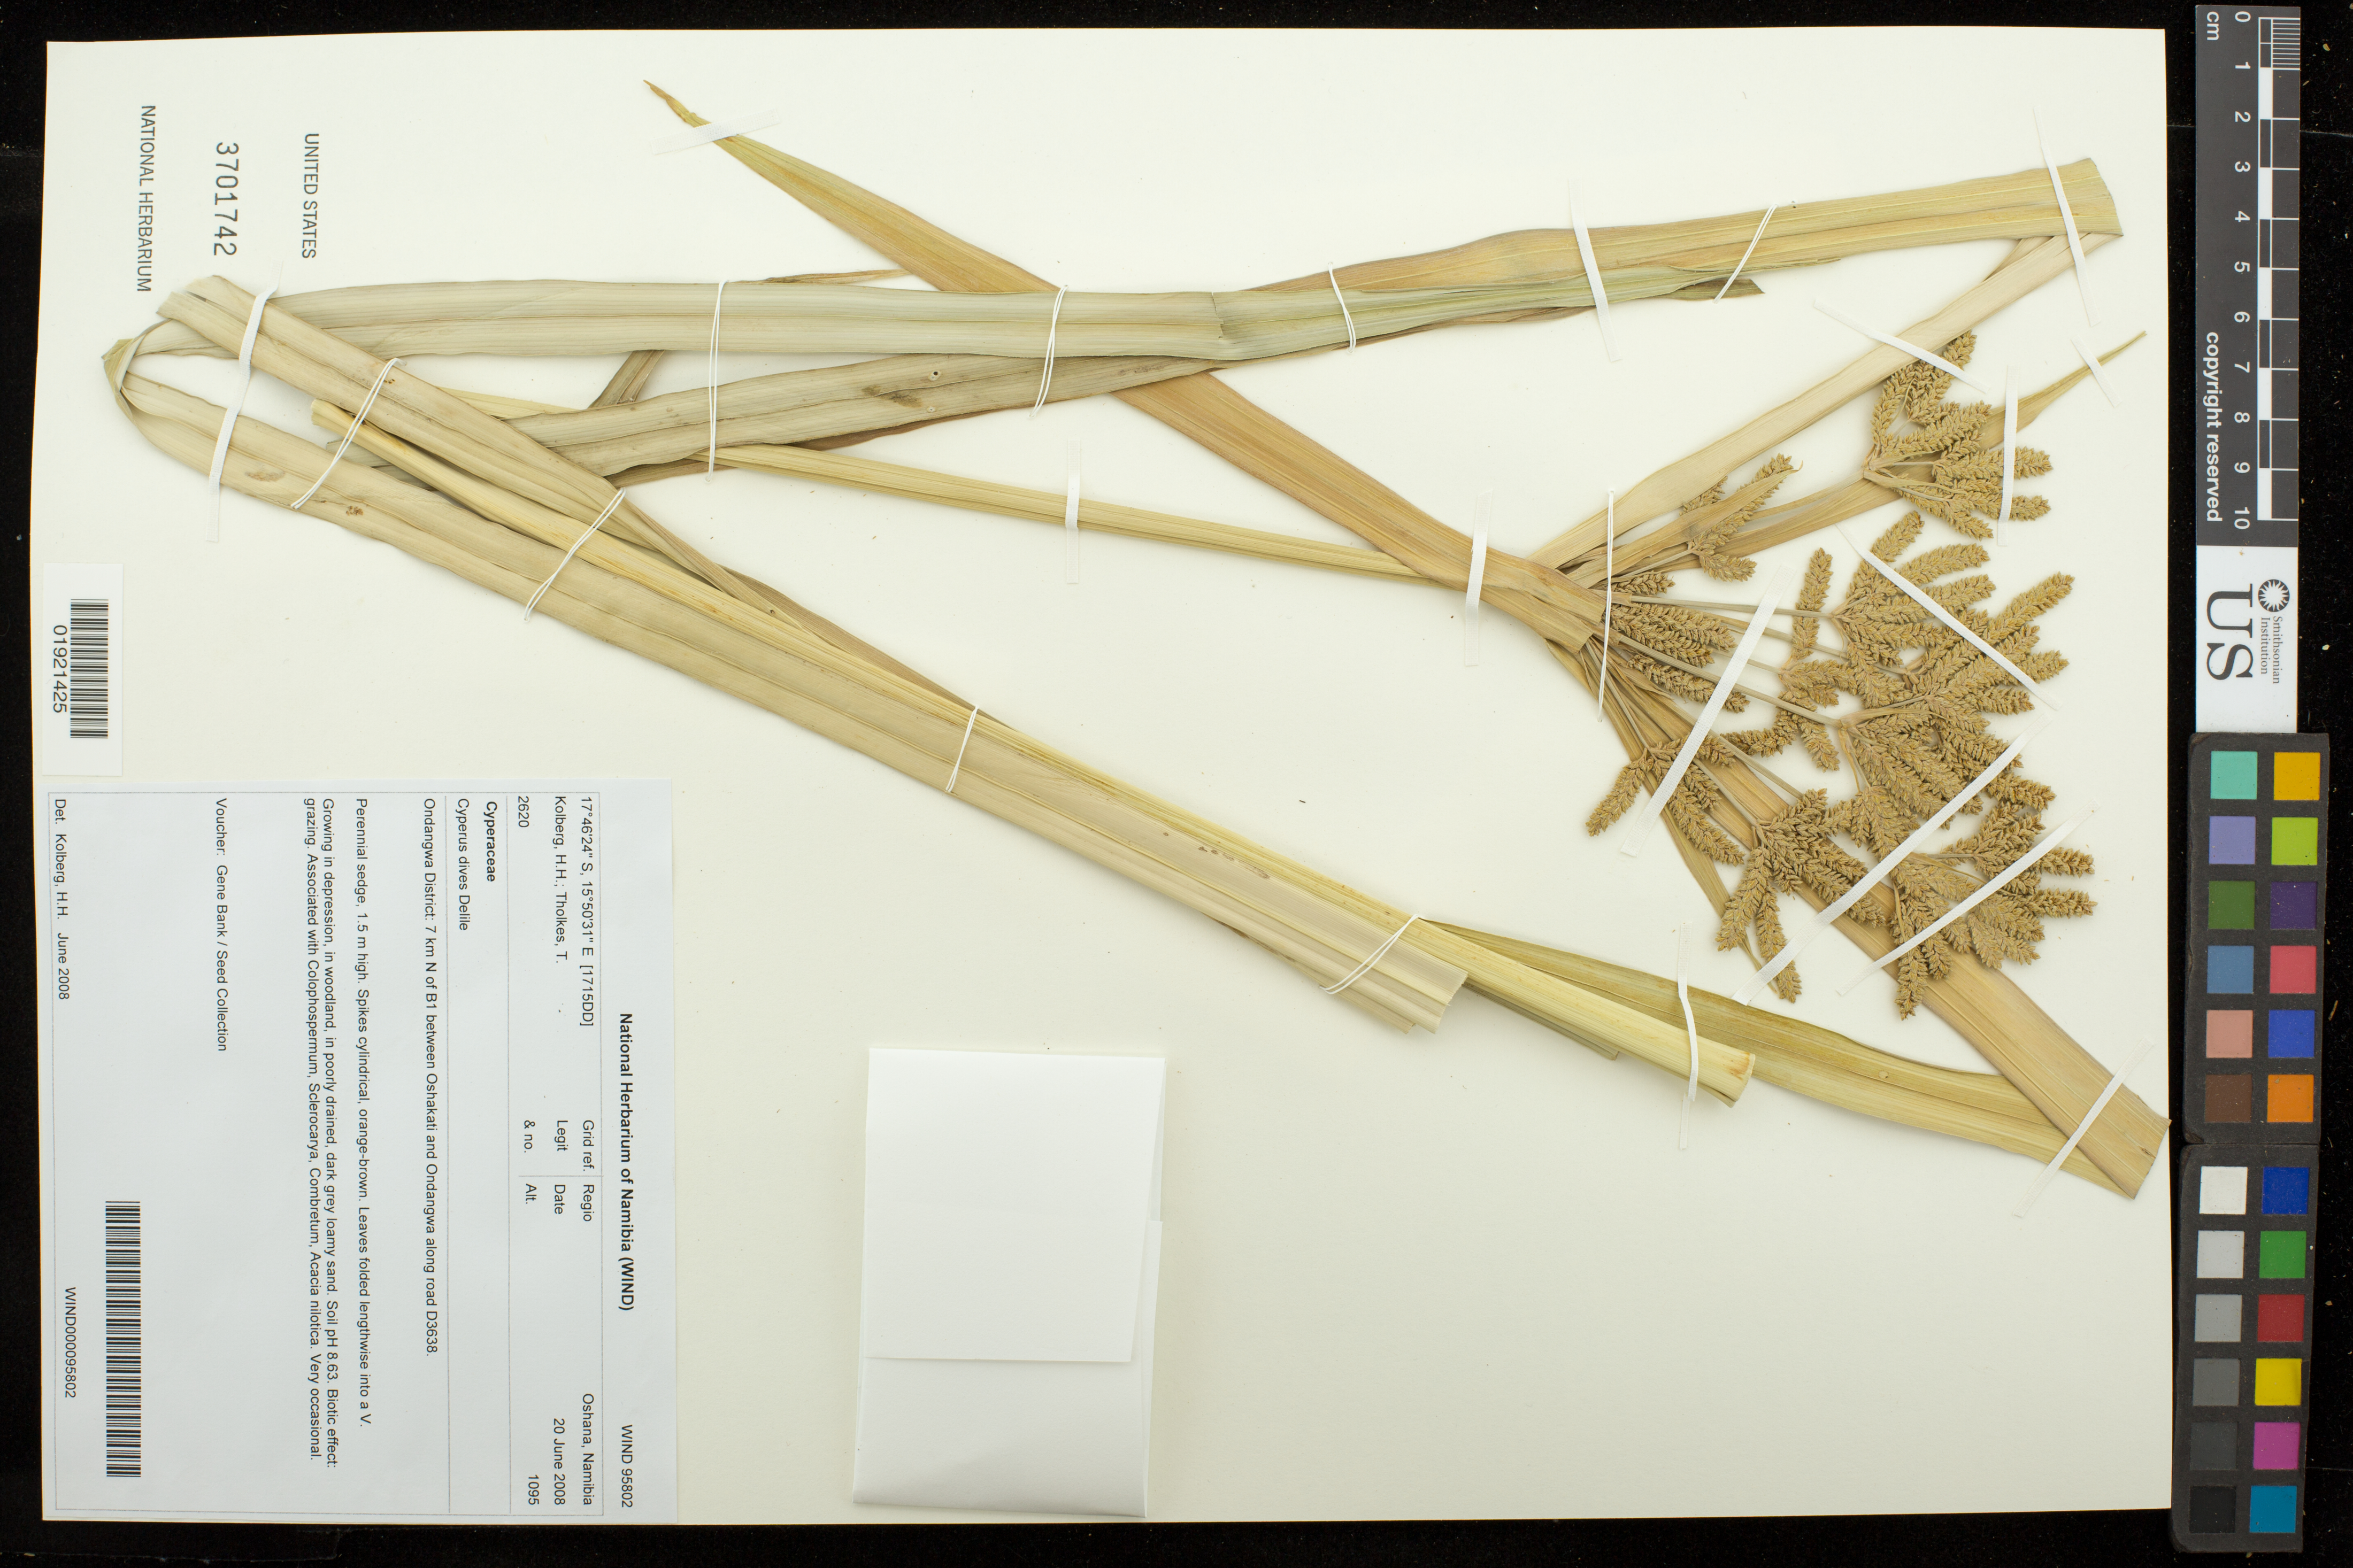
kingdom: Plantae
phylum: Tracheophyta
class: Liliopsida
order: Poales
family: Cyperaceae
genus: Cyperus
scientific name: Cyperus dives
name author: Delile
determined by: Kolberg, H. H.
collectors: H. H. Kolberg & T. Tholkes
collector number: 2620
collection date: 2008-06-20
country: Namibia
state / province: Oshana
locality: Ondangwa District: 7 km N of B1 between Oshakati and Ondangwa along road D3638.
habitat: Growing in depression, in woodland, in poorly drained, dark grey loamy sand. Soil pH 8.63. Biotic effect: grazing. Very occasional.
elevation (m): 1095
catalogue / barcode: US 3701742